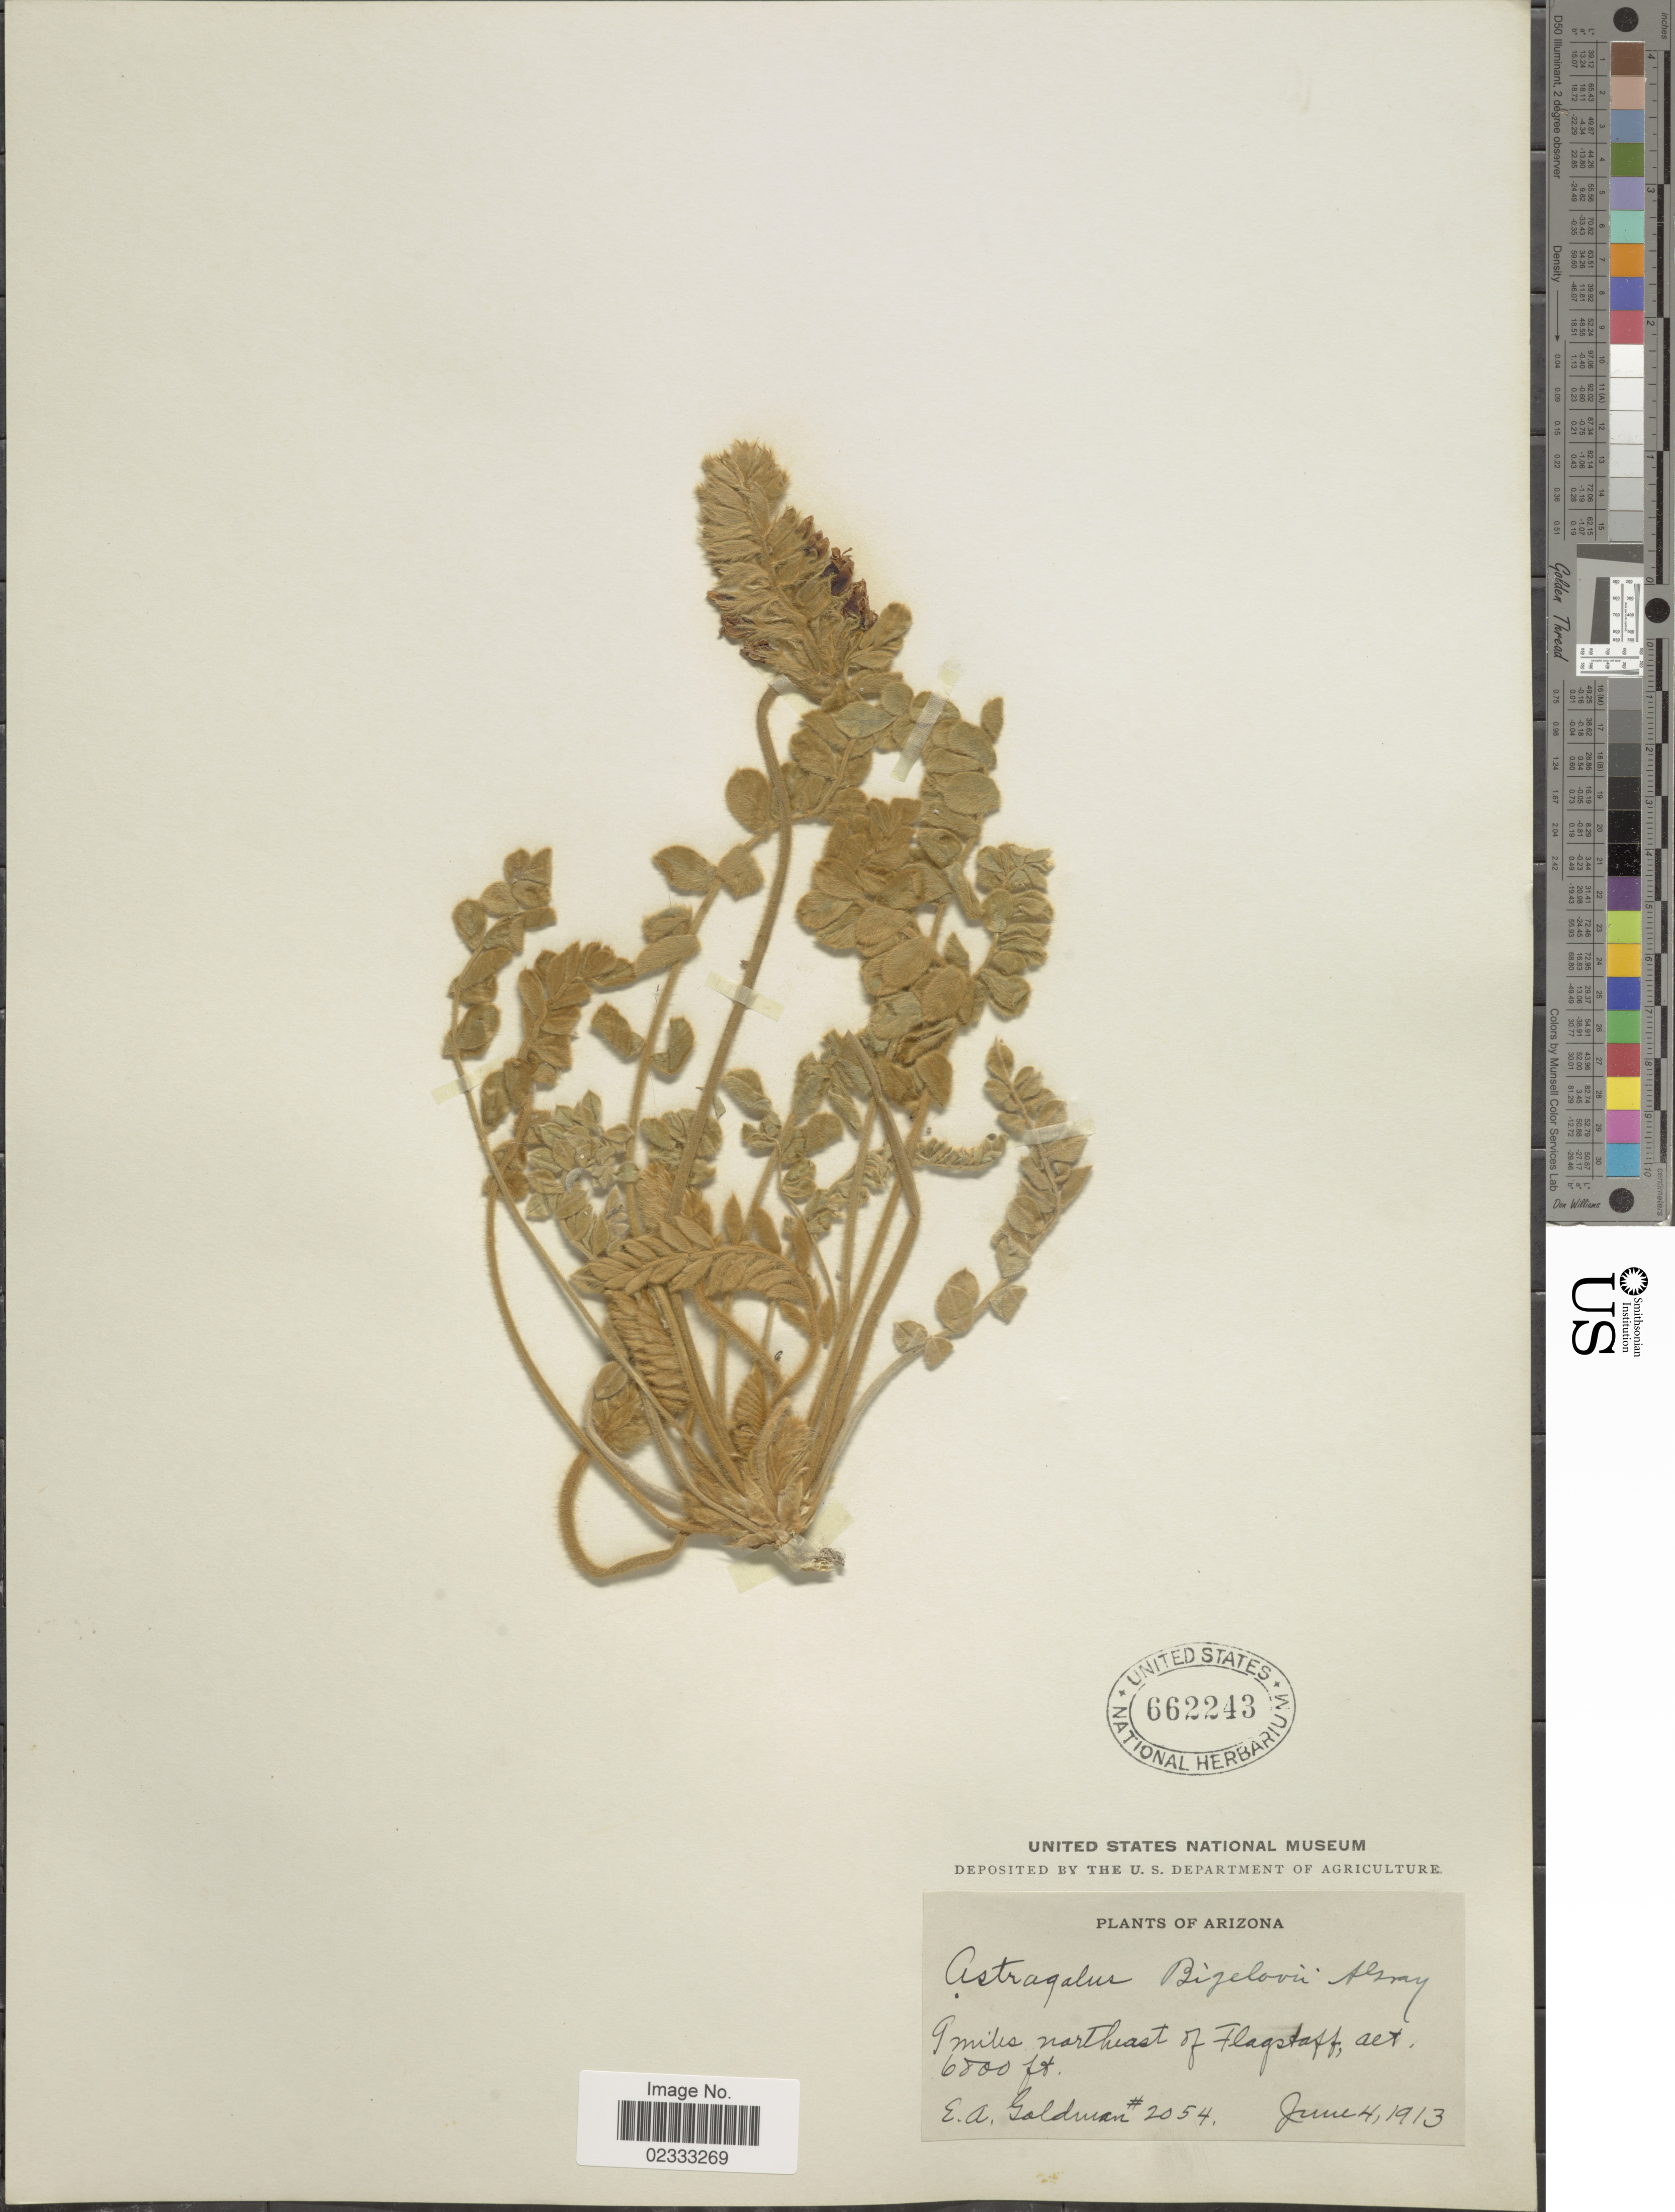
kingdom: Plantae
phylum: Tracheophyta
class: Magnoliopsida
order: Fabales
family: Fabaceae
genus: Astragalus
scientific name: Astragalus mollissimus var. bigelovii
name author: (A. Gray) Barneby ex B.L. Turner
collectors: E. A. Goldman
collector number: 2054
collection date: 1913-06-04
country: United States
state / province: Arizona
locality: Arizona, 9 miles northeast of Flagstaff.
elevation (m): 2073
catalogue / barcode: US 662243